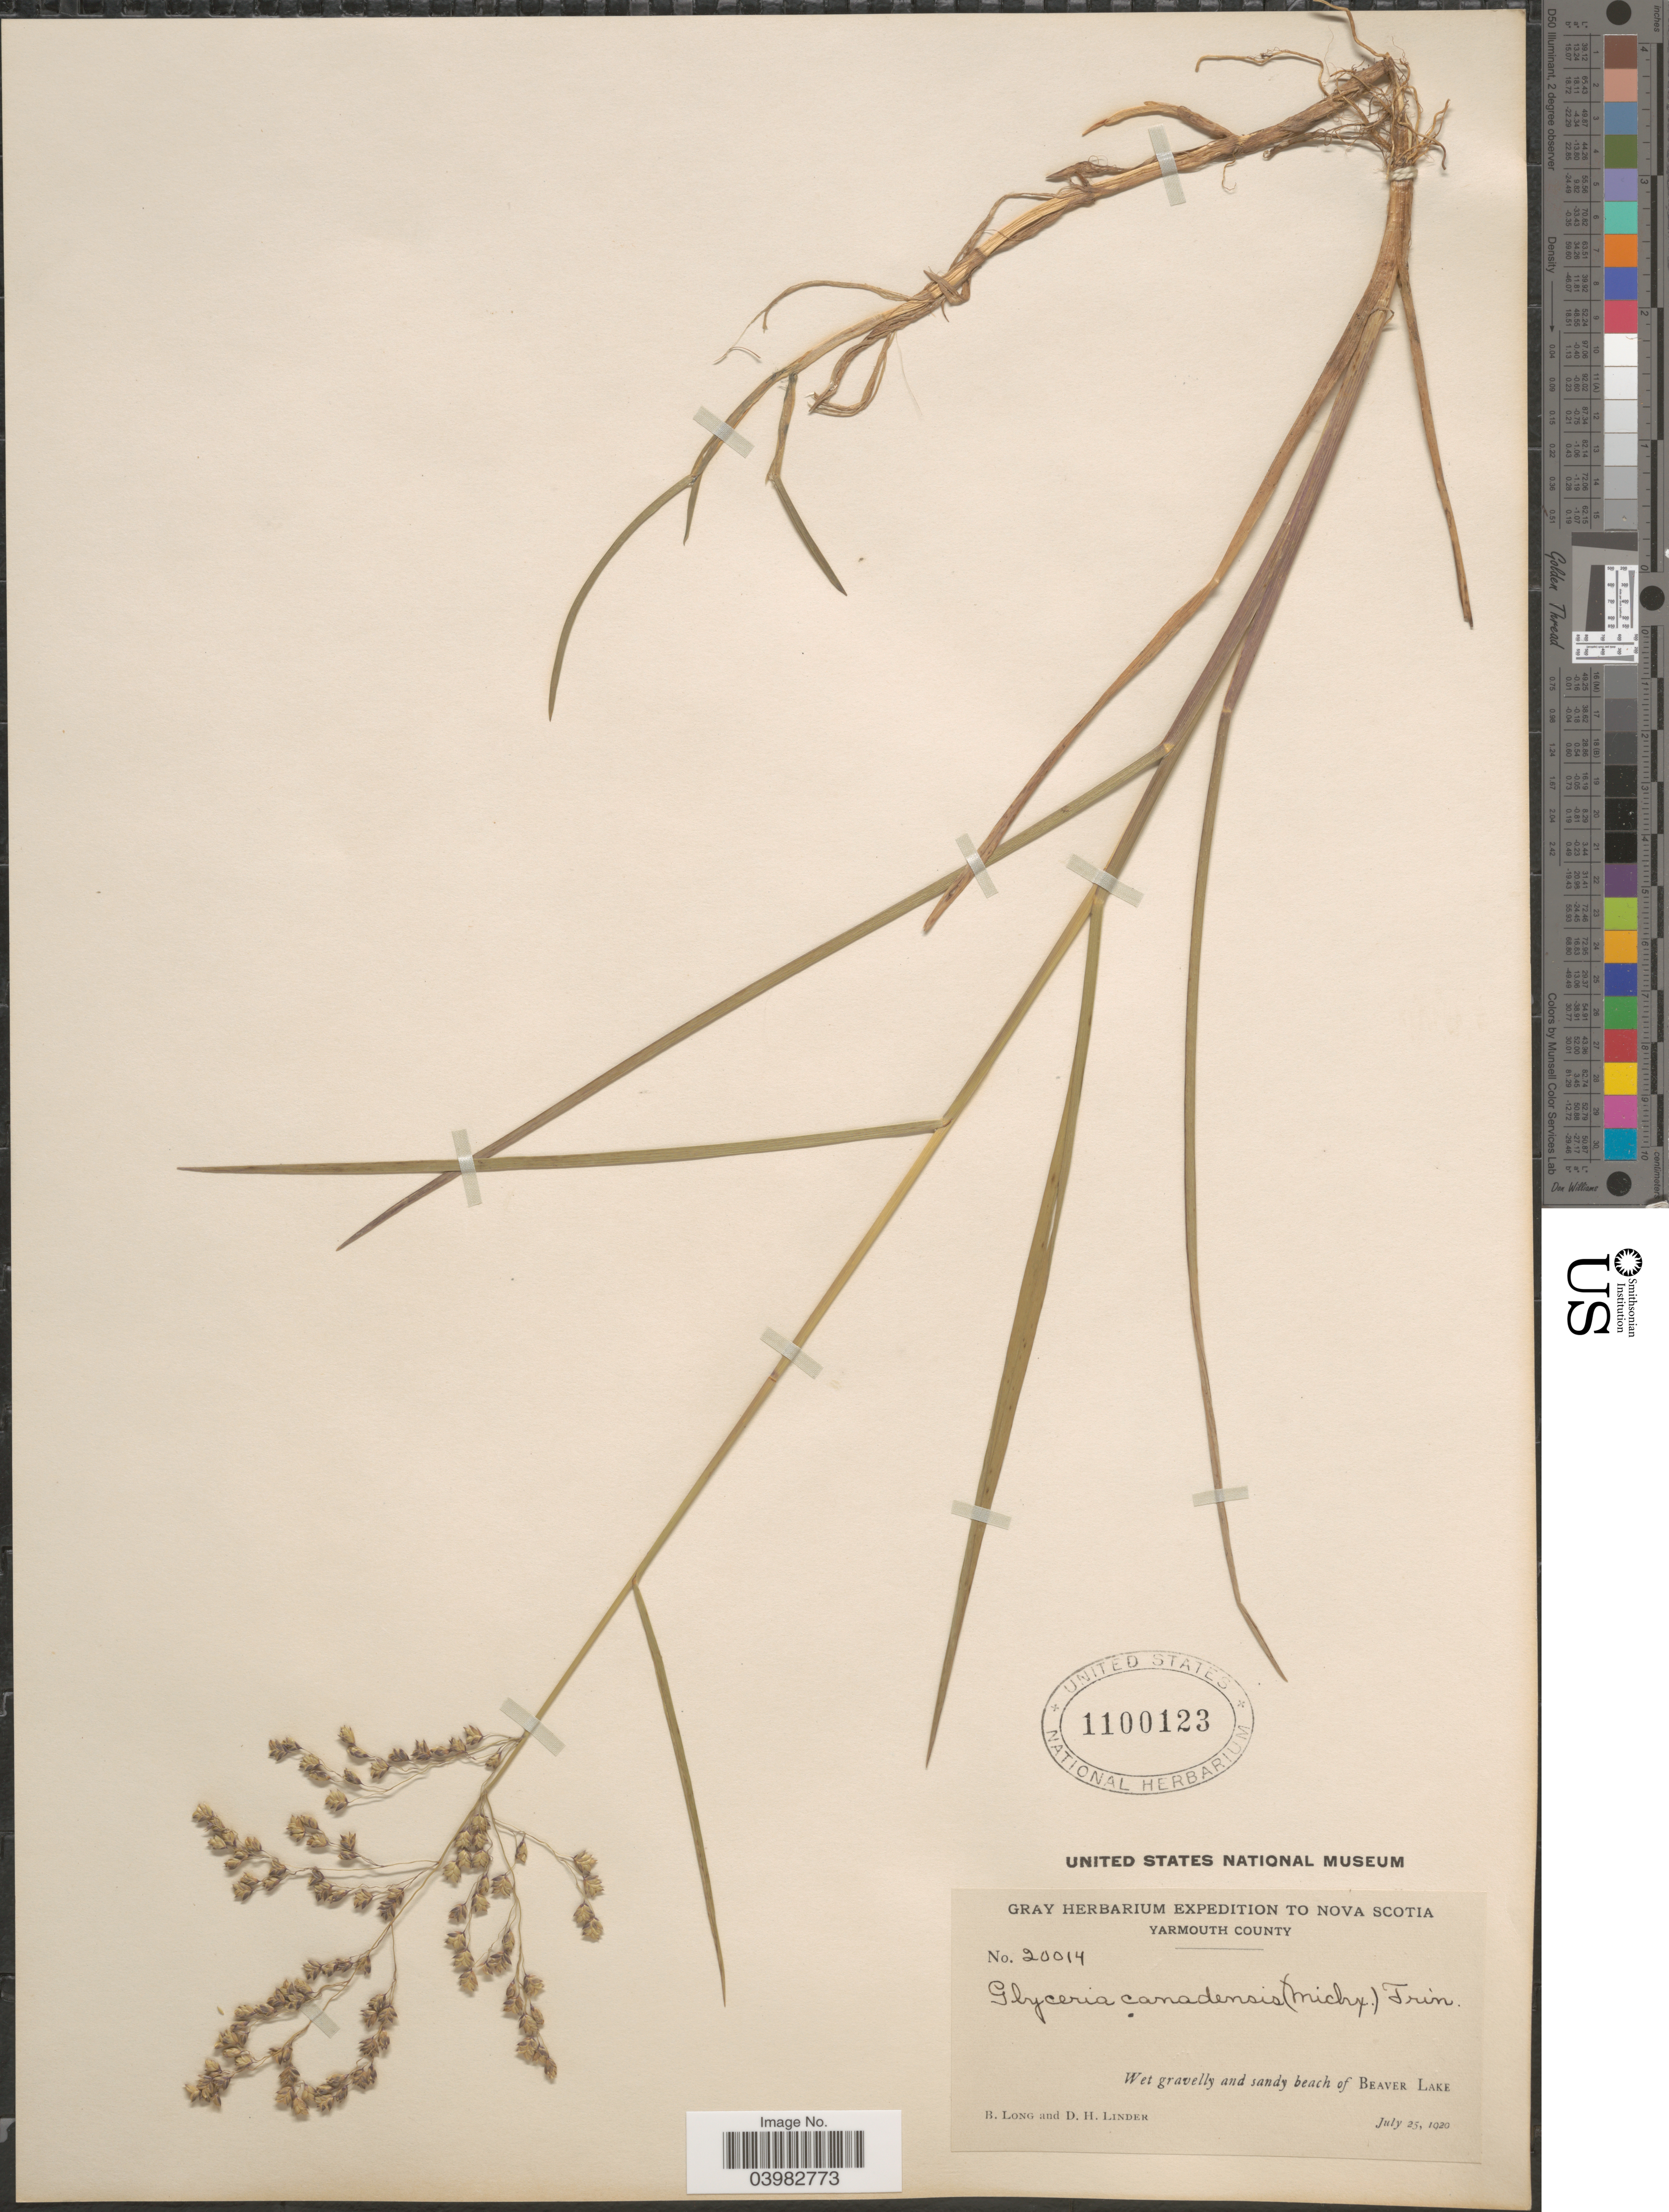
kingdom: Plantae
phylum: Tracheophyta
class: Liliopsida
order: Poales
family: Poaceae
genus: Glyceria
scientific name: Glyceria canadensis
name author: (Michx.) Trin.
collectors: B. Long & D. Linder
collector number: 20014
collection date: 1920-07-25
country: Canada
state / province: Nova Scotia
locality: Yarmouth County. Beach of Beaver Lake.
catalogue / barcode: US 1100123